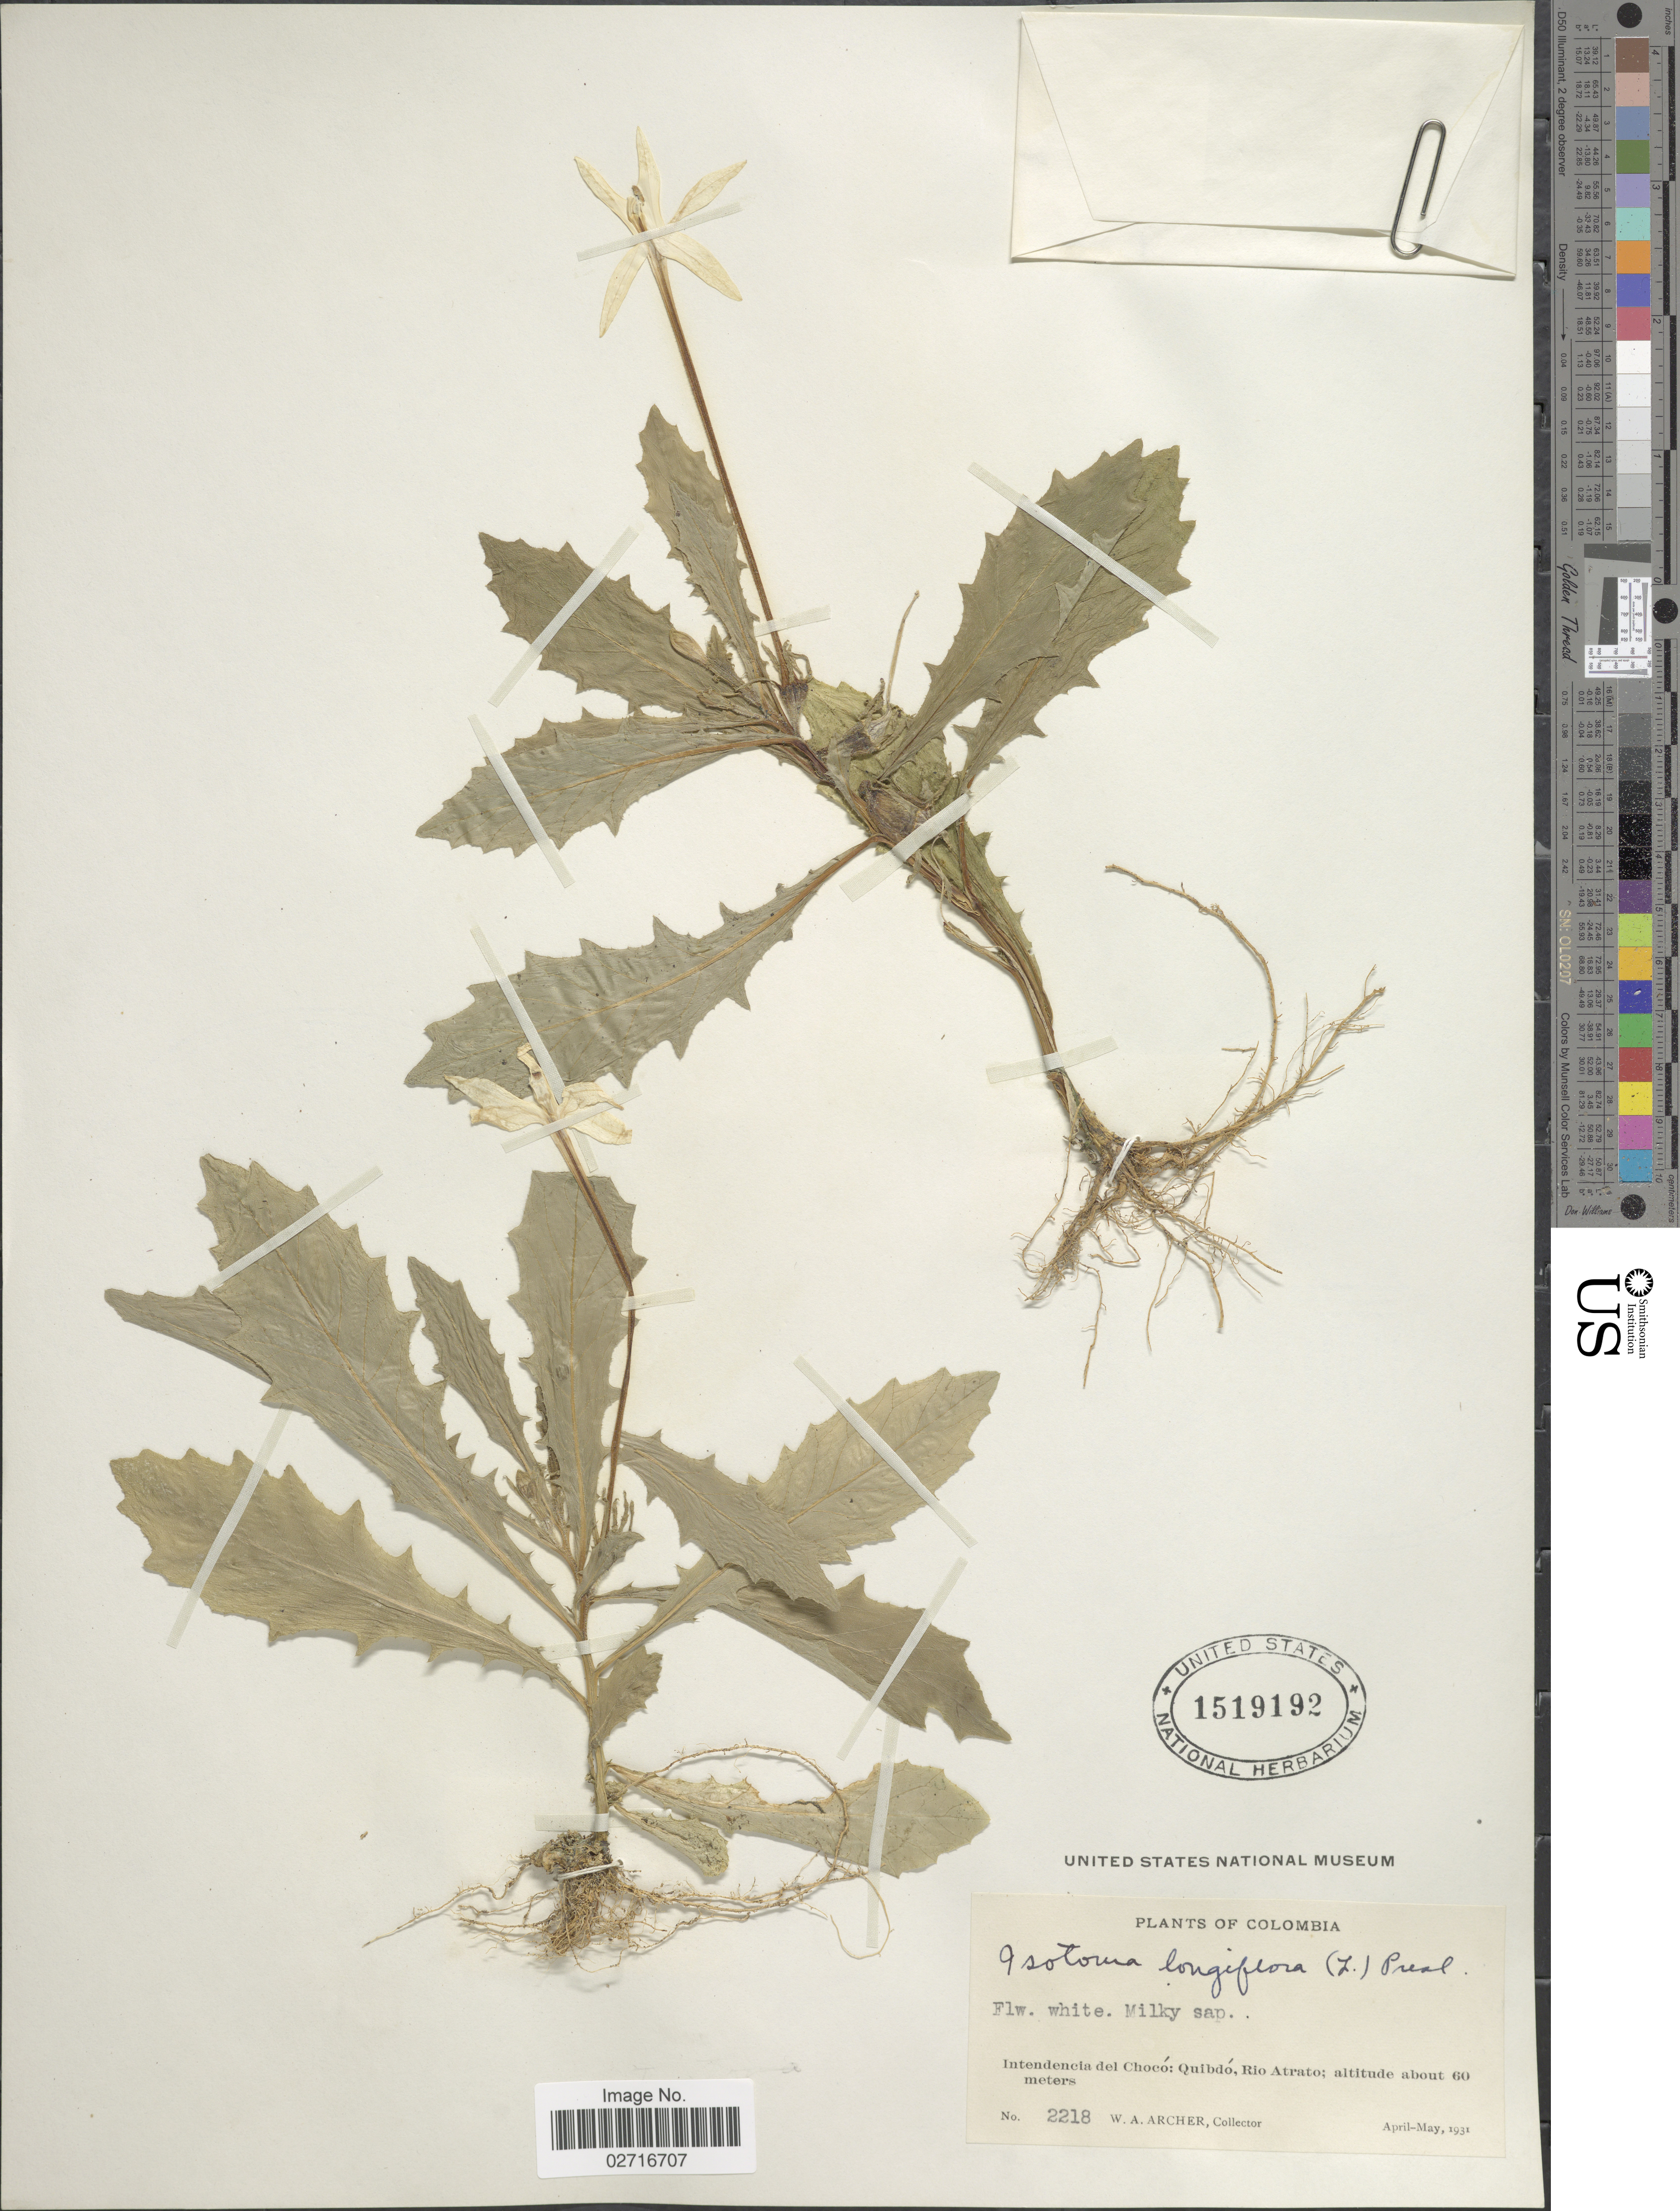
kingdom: Plantae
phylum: Tracheophyta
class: Magnoliopsida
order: Asterales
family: Campanulaceae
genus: Hippobroma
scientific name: Hippobroma longiflora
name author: (L.) G. Don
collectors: W. A. Archer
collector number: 2218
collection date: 1931-04/1931-05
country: Colombia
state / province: Chocó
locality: Intendencia del Choco: Quibdo, Rio Atrato.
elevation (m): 60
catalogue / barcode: US 1519192